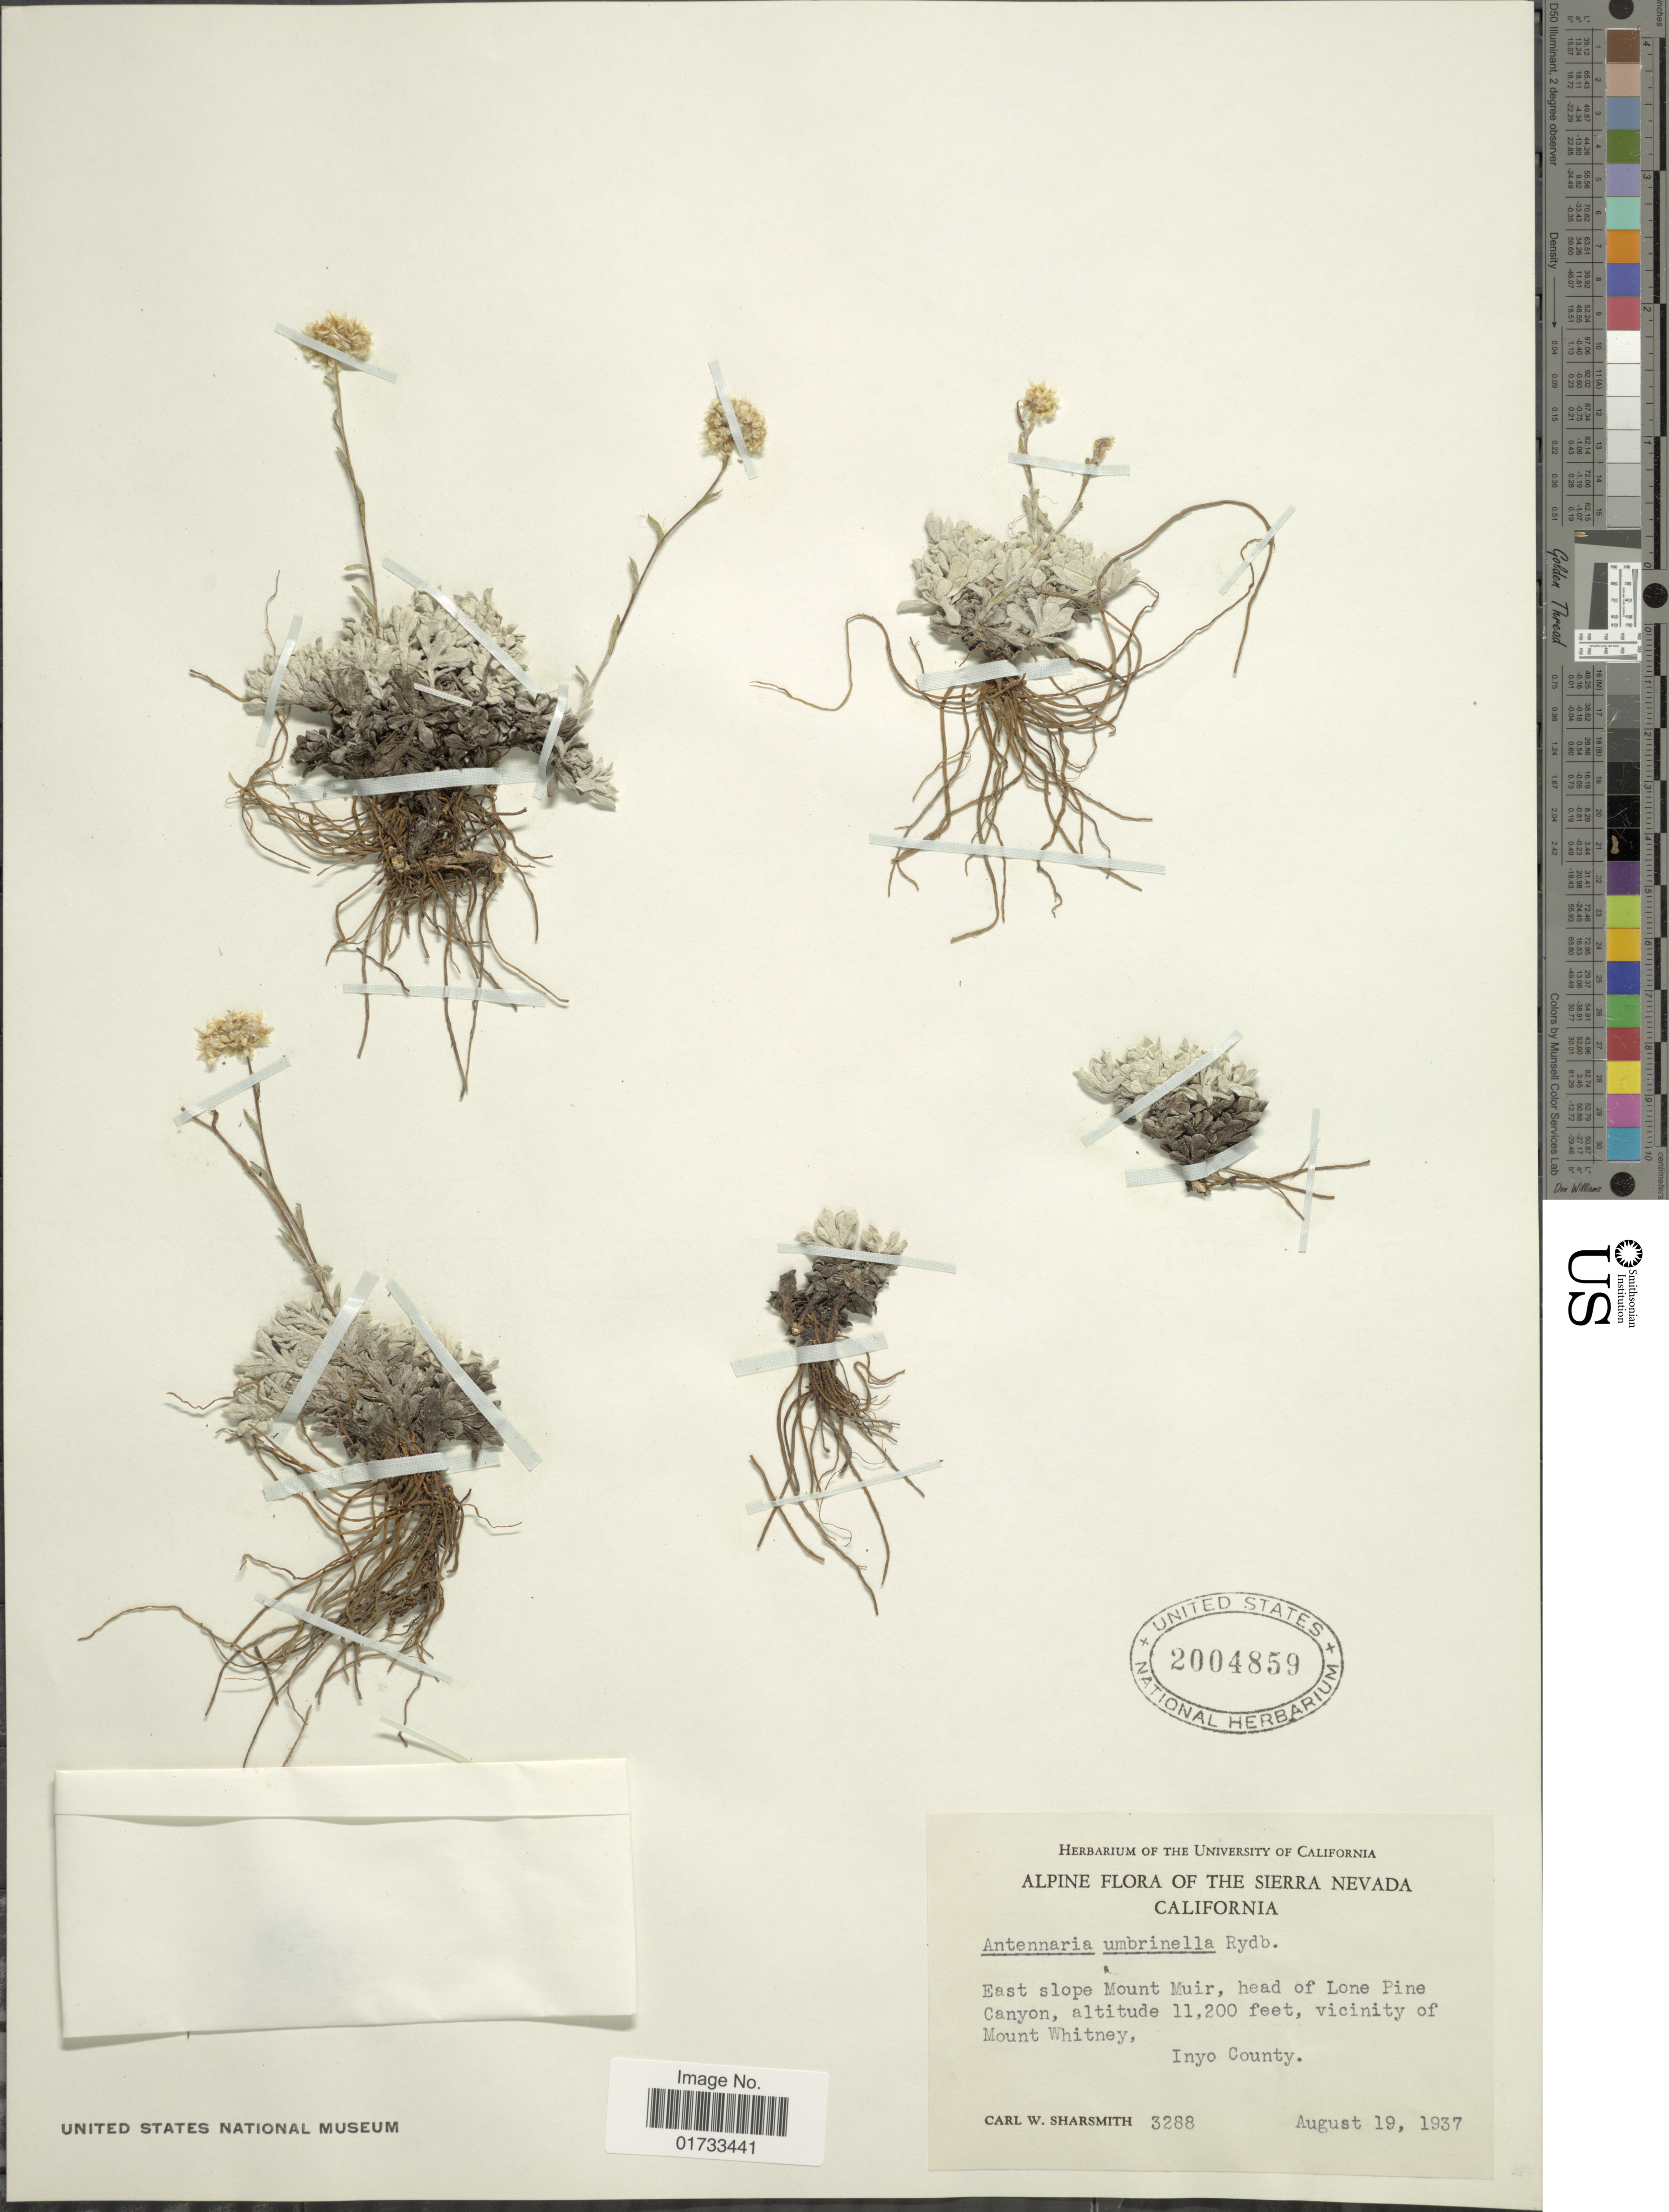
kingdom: Plantae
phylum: Tracheophyta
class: Magnoliopsida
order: Asterales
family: Asteraceae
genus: Antennaria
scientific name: Antennaria umbrinella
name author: Rydb.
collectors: C. Sharsmith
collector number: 3288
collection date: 1937-08-19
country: United States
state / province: California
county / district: Inyo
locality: Alpine of the Sierra Nevada, East slope of Mount Muir, head of Lone Pine Canyon, vicinity of Mount Whitnet, Inyo County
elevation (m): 3414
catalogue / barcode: US 2004859